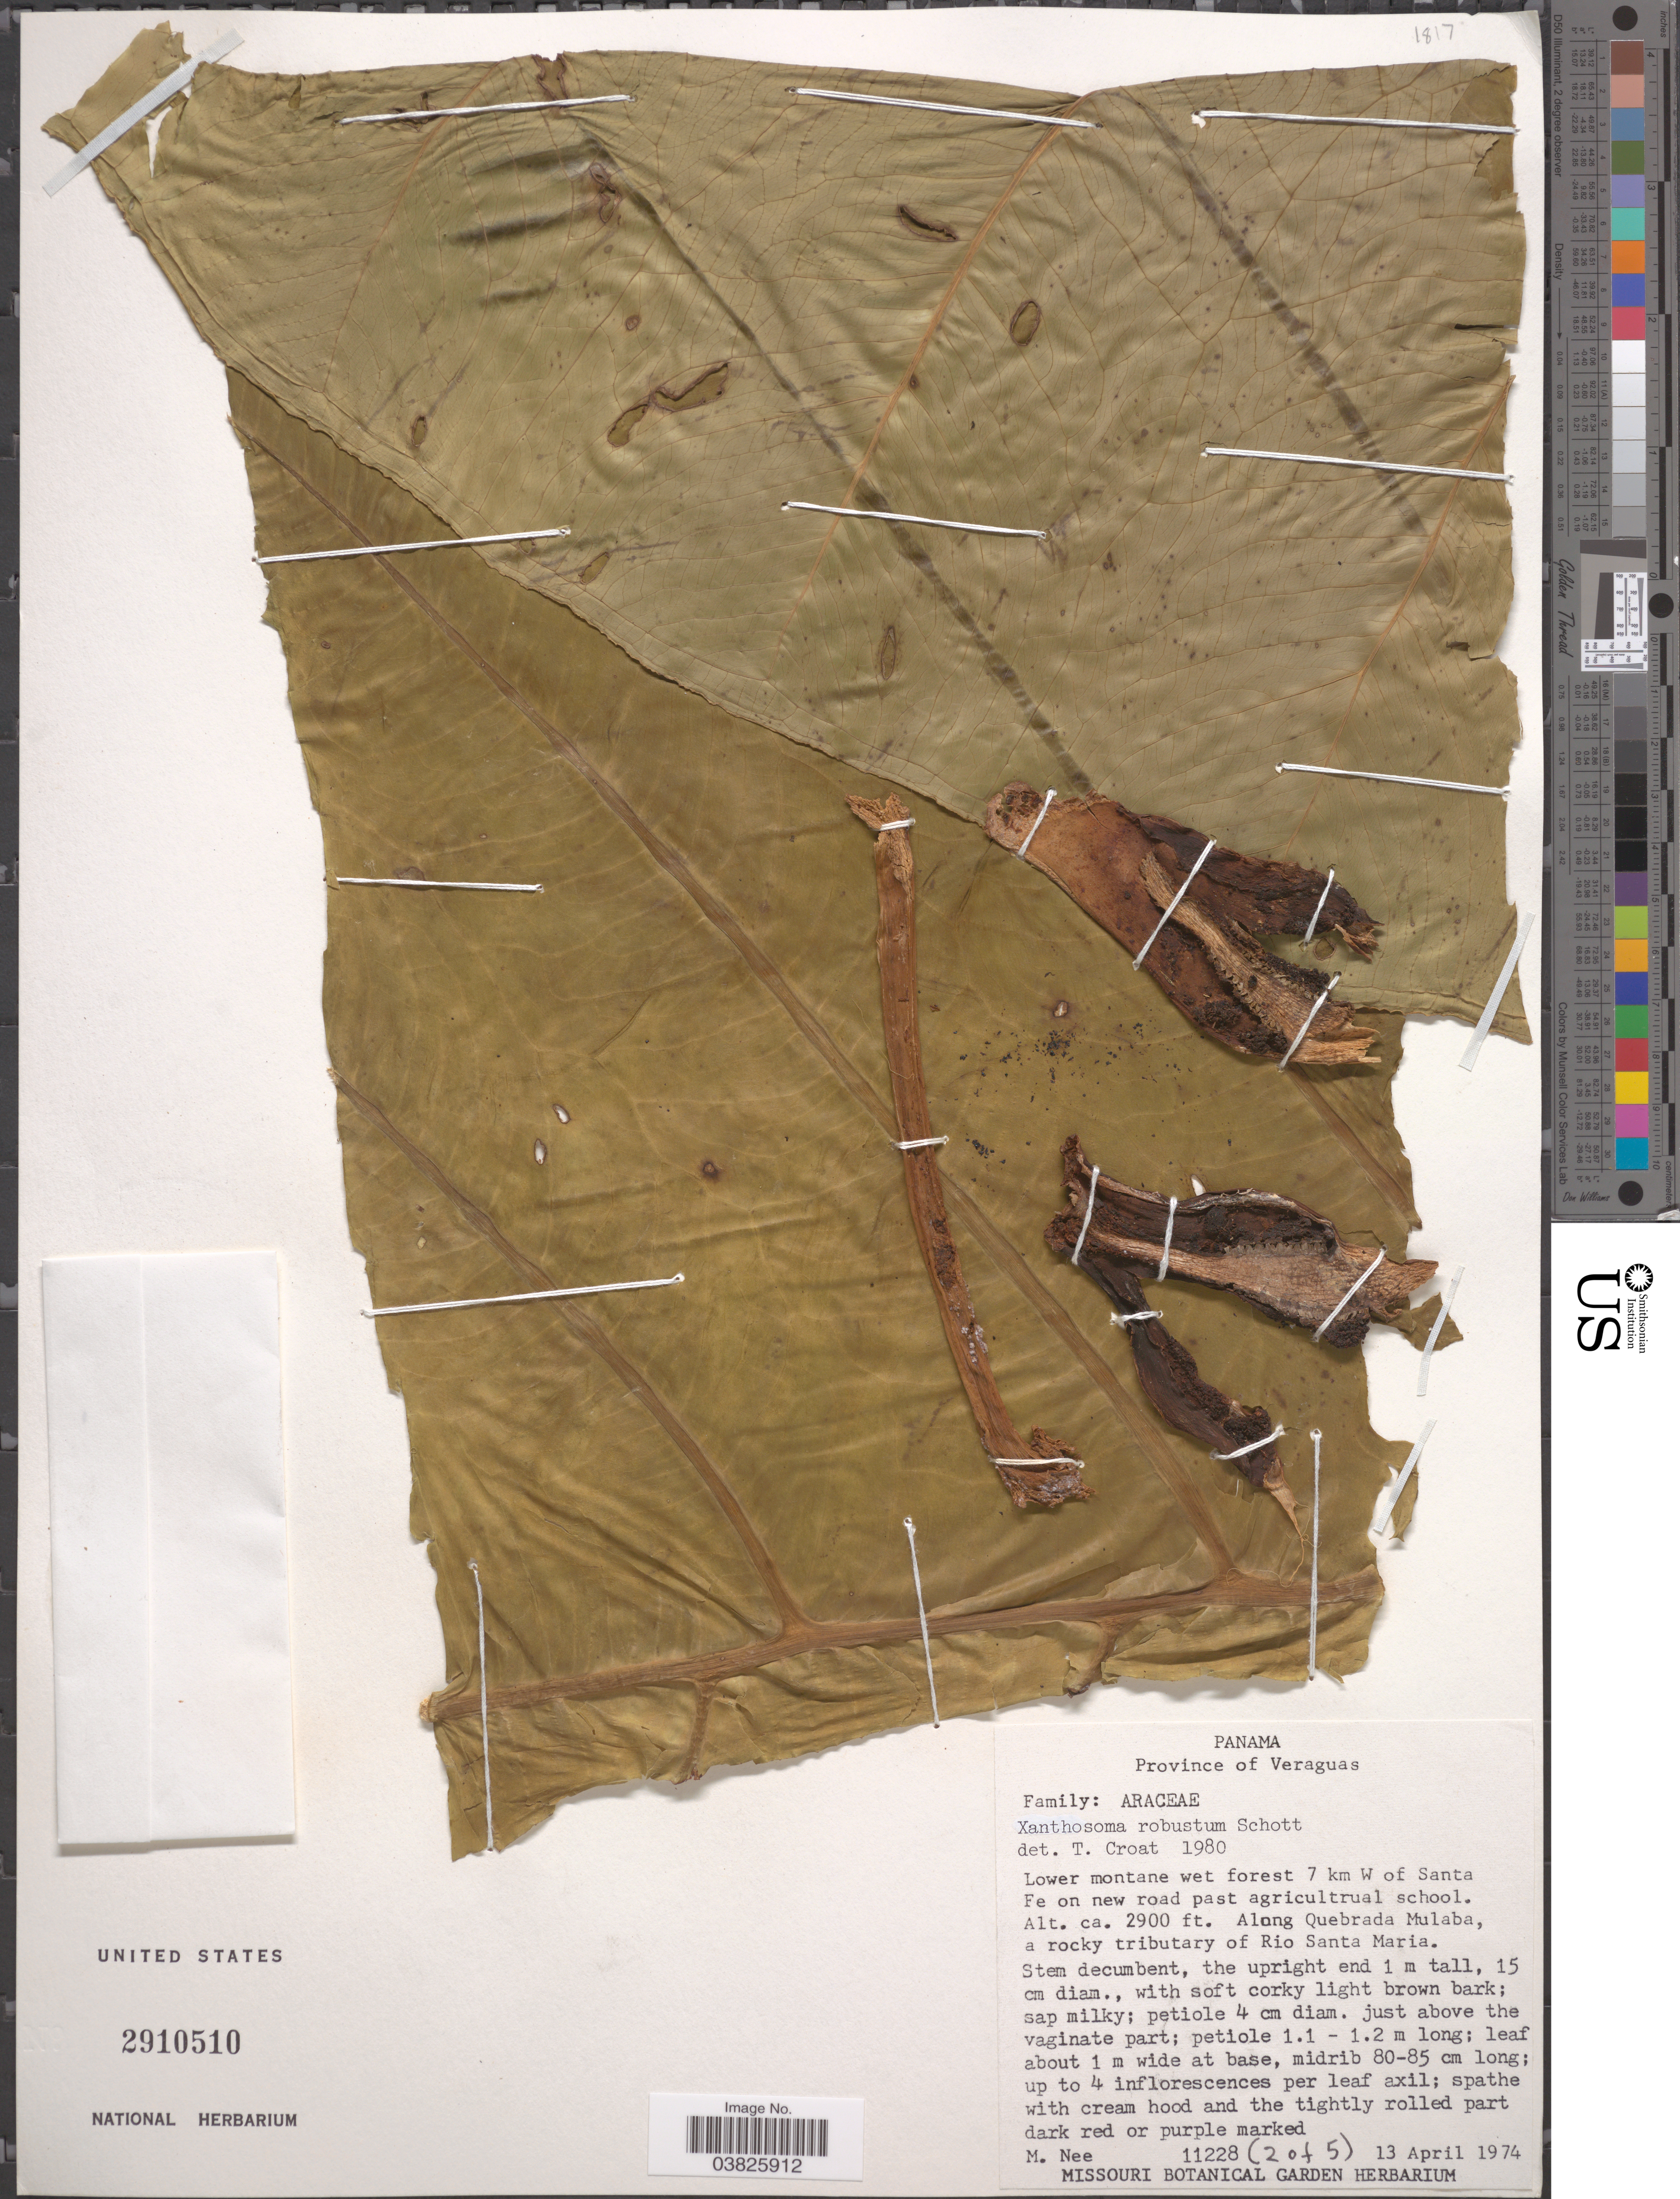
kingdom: Plantae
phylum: Tracheophyta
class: Liliopsida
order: Alismatales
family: Araceae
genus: Xanthosoma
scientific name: Xanthosoma robustum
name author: Schott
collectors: M. Nee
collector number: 11228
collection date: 1974-04-13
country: Panama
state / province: Veraguas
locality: Lower montane wet forest 7 km W of Santa Fe on new road past agricultrual school. Along Quebrada Mulaba, a rocky tributary of Rio Santa Maria.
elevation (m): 884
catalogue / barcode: US 2910510